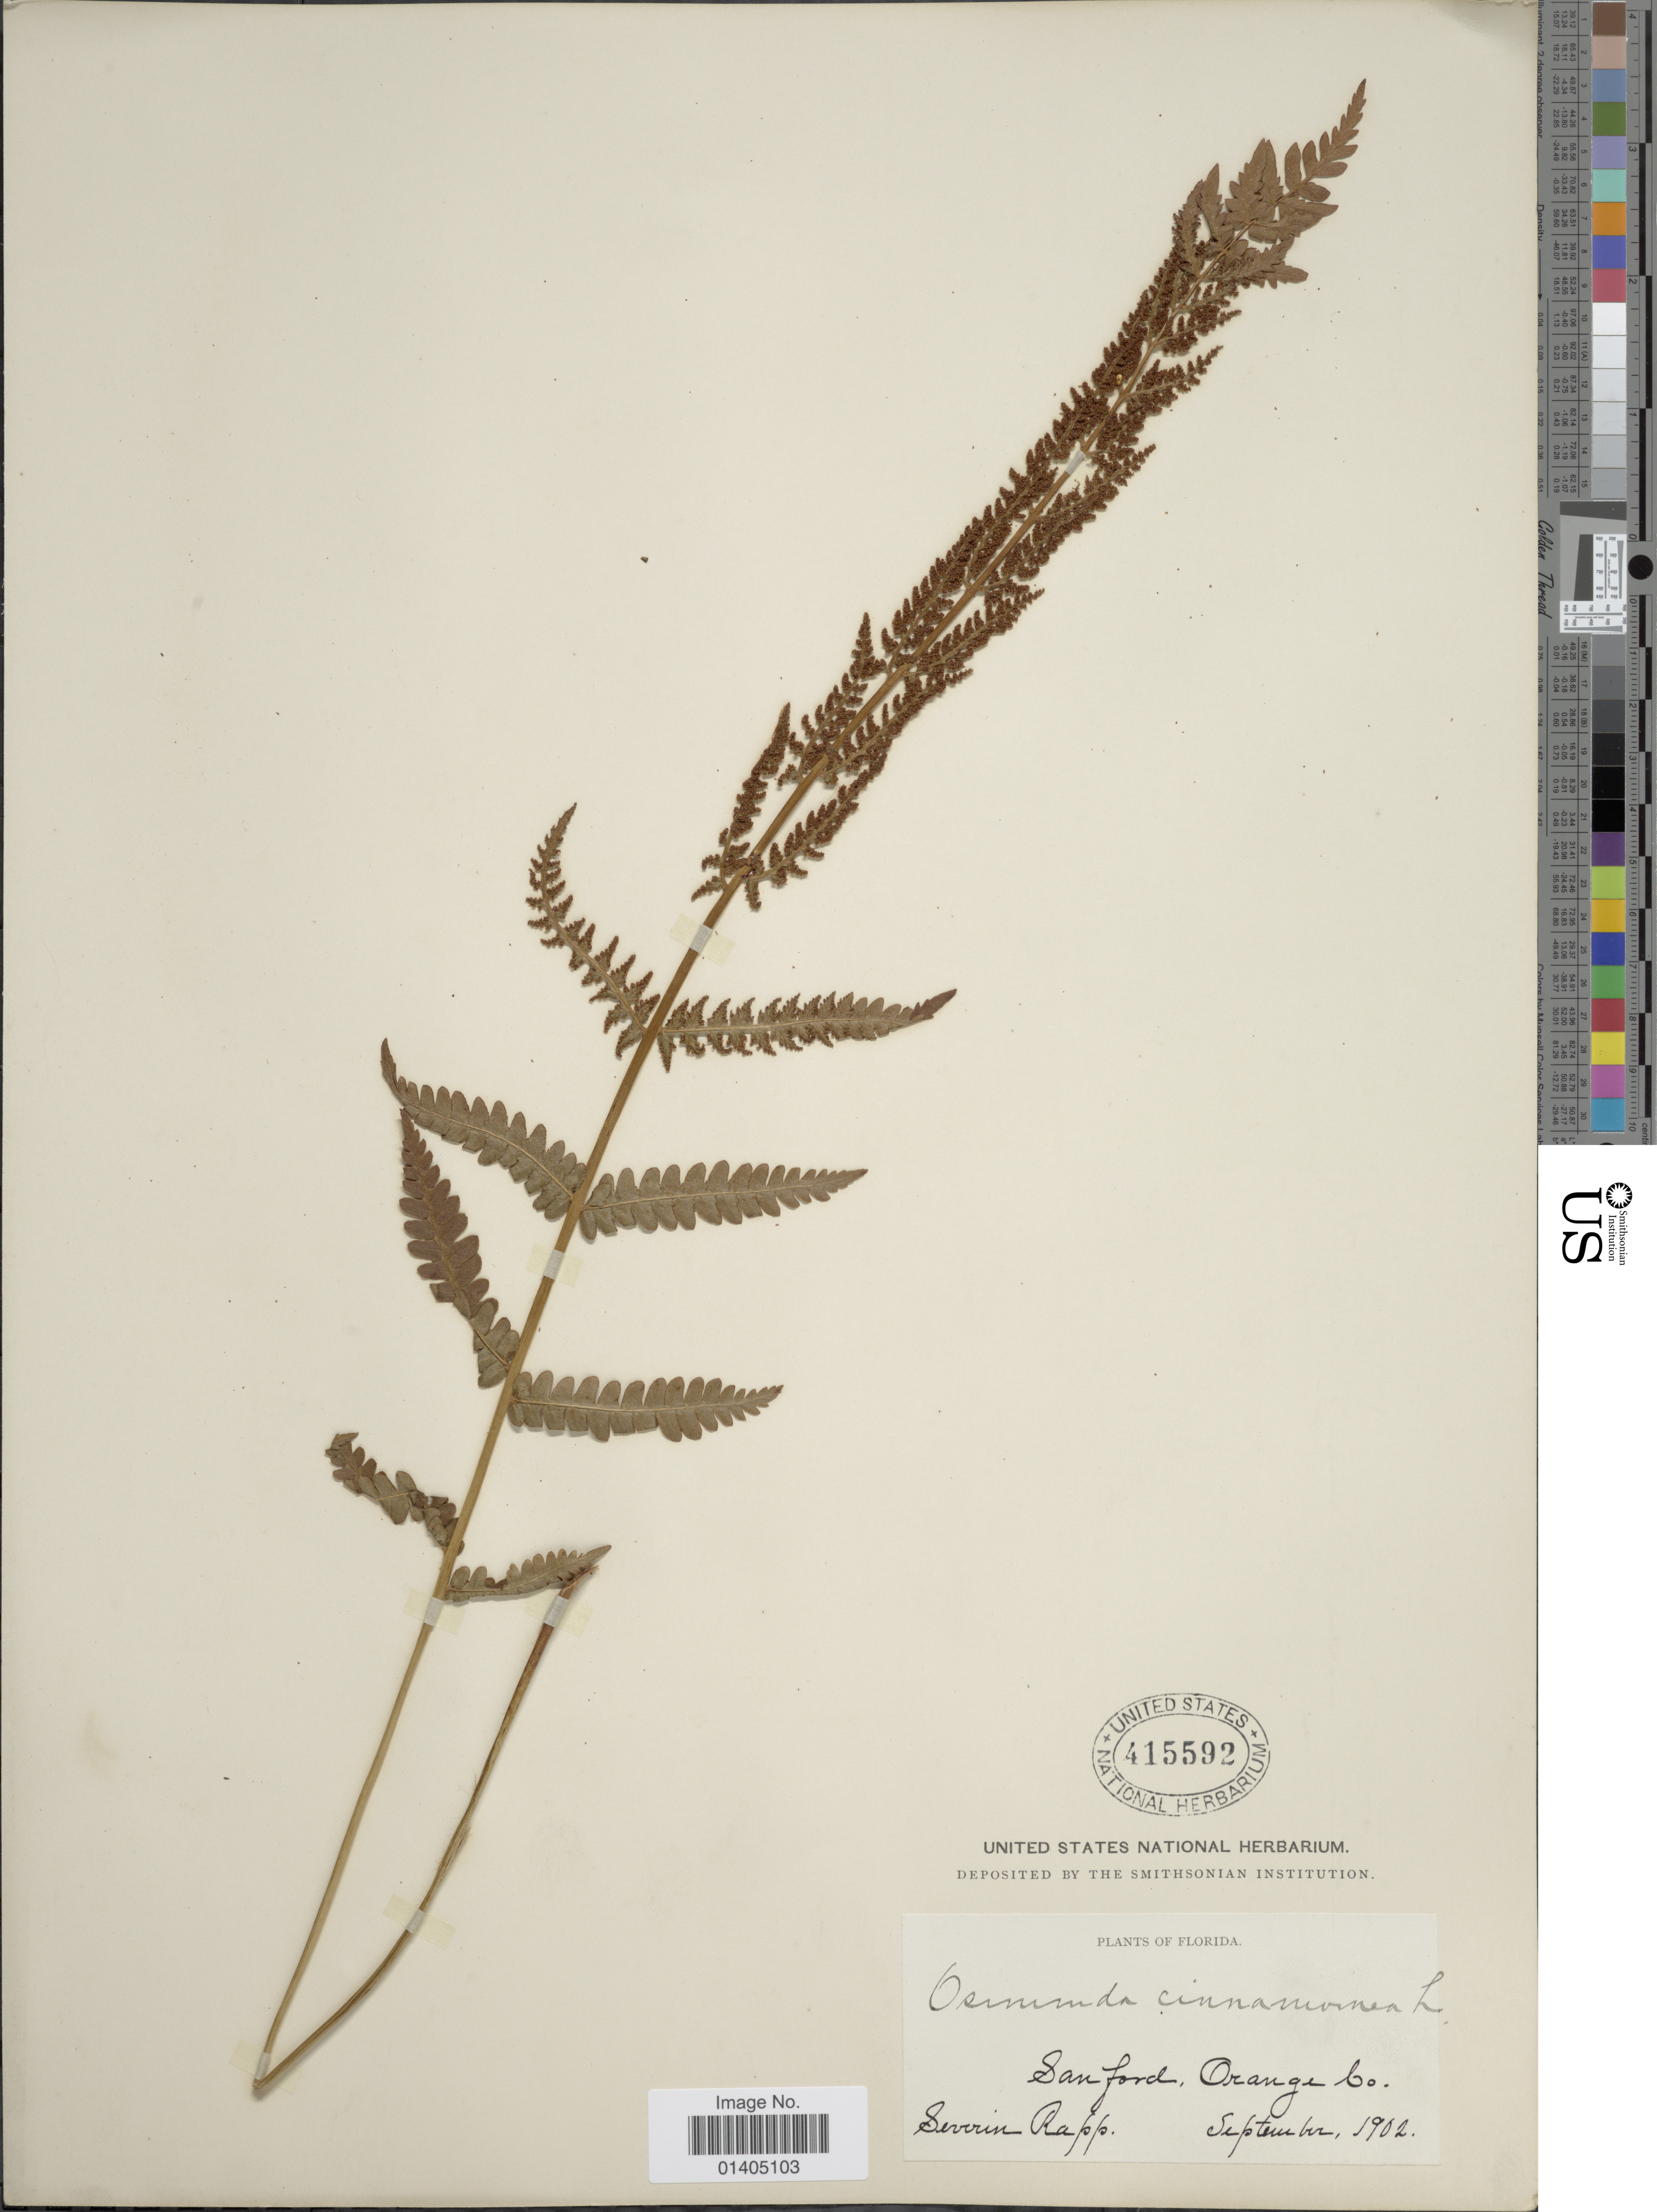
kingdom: Plantae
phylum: Tracheophyta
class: Polypodiopsida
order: Osmundales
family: Osmundaceae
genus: Osmundastrum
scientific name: Osmundastrum cinnamomeum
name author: (L.) C. Presl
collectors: S. Rapp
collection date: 1902-09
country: United States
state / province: Florida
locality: Sanford, Orange Co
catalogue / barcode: US 415592